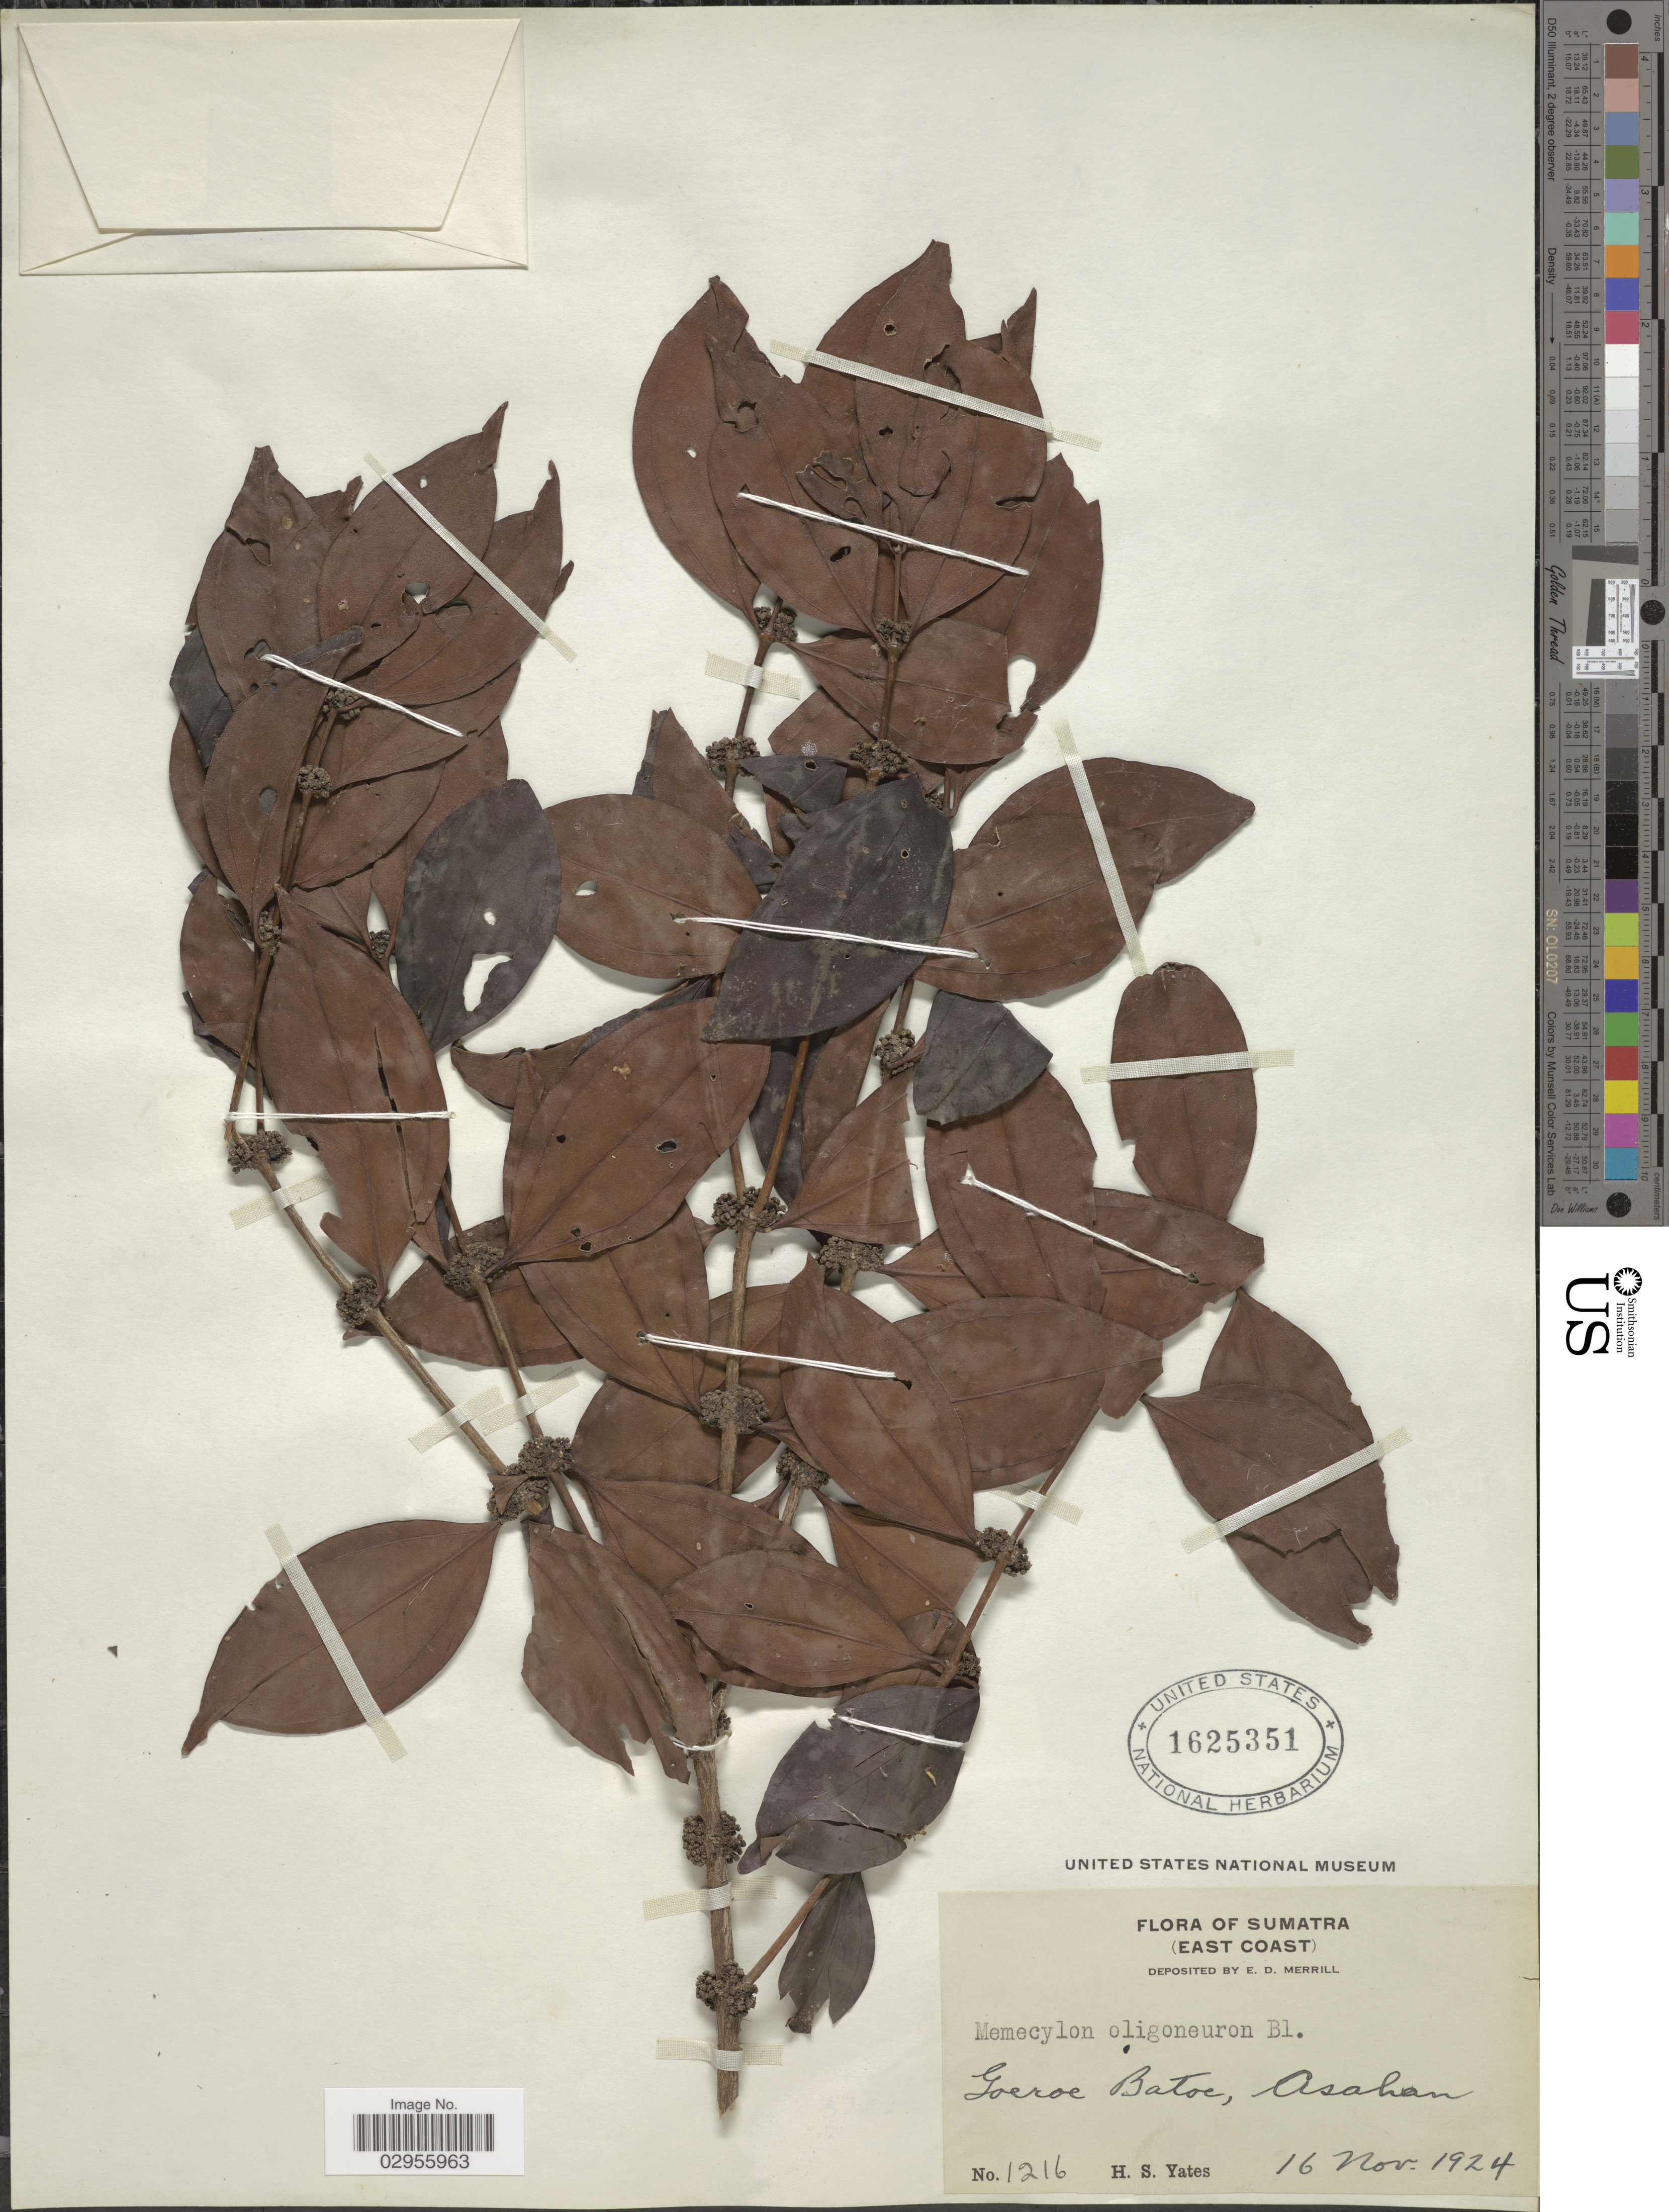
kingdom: Plantae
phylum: Tracheophyta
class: Magnoliopsida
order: Myrtales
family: Melastomataceae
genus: Lijndenia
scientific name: Lijndenia laurina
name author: Zoll. & Moritzi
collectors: H. S. Yates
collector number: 1216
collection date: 1924-11-16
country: Indonesia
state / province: Sumatra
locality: East Coast. Goeroe Batoe, Asahan.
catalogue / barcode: US 1625351